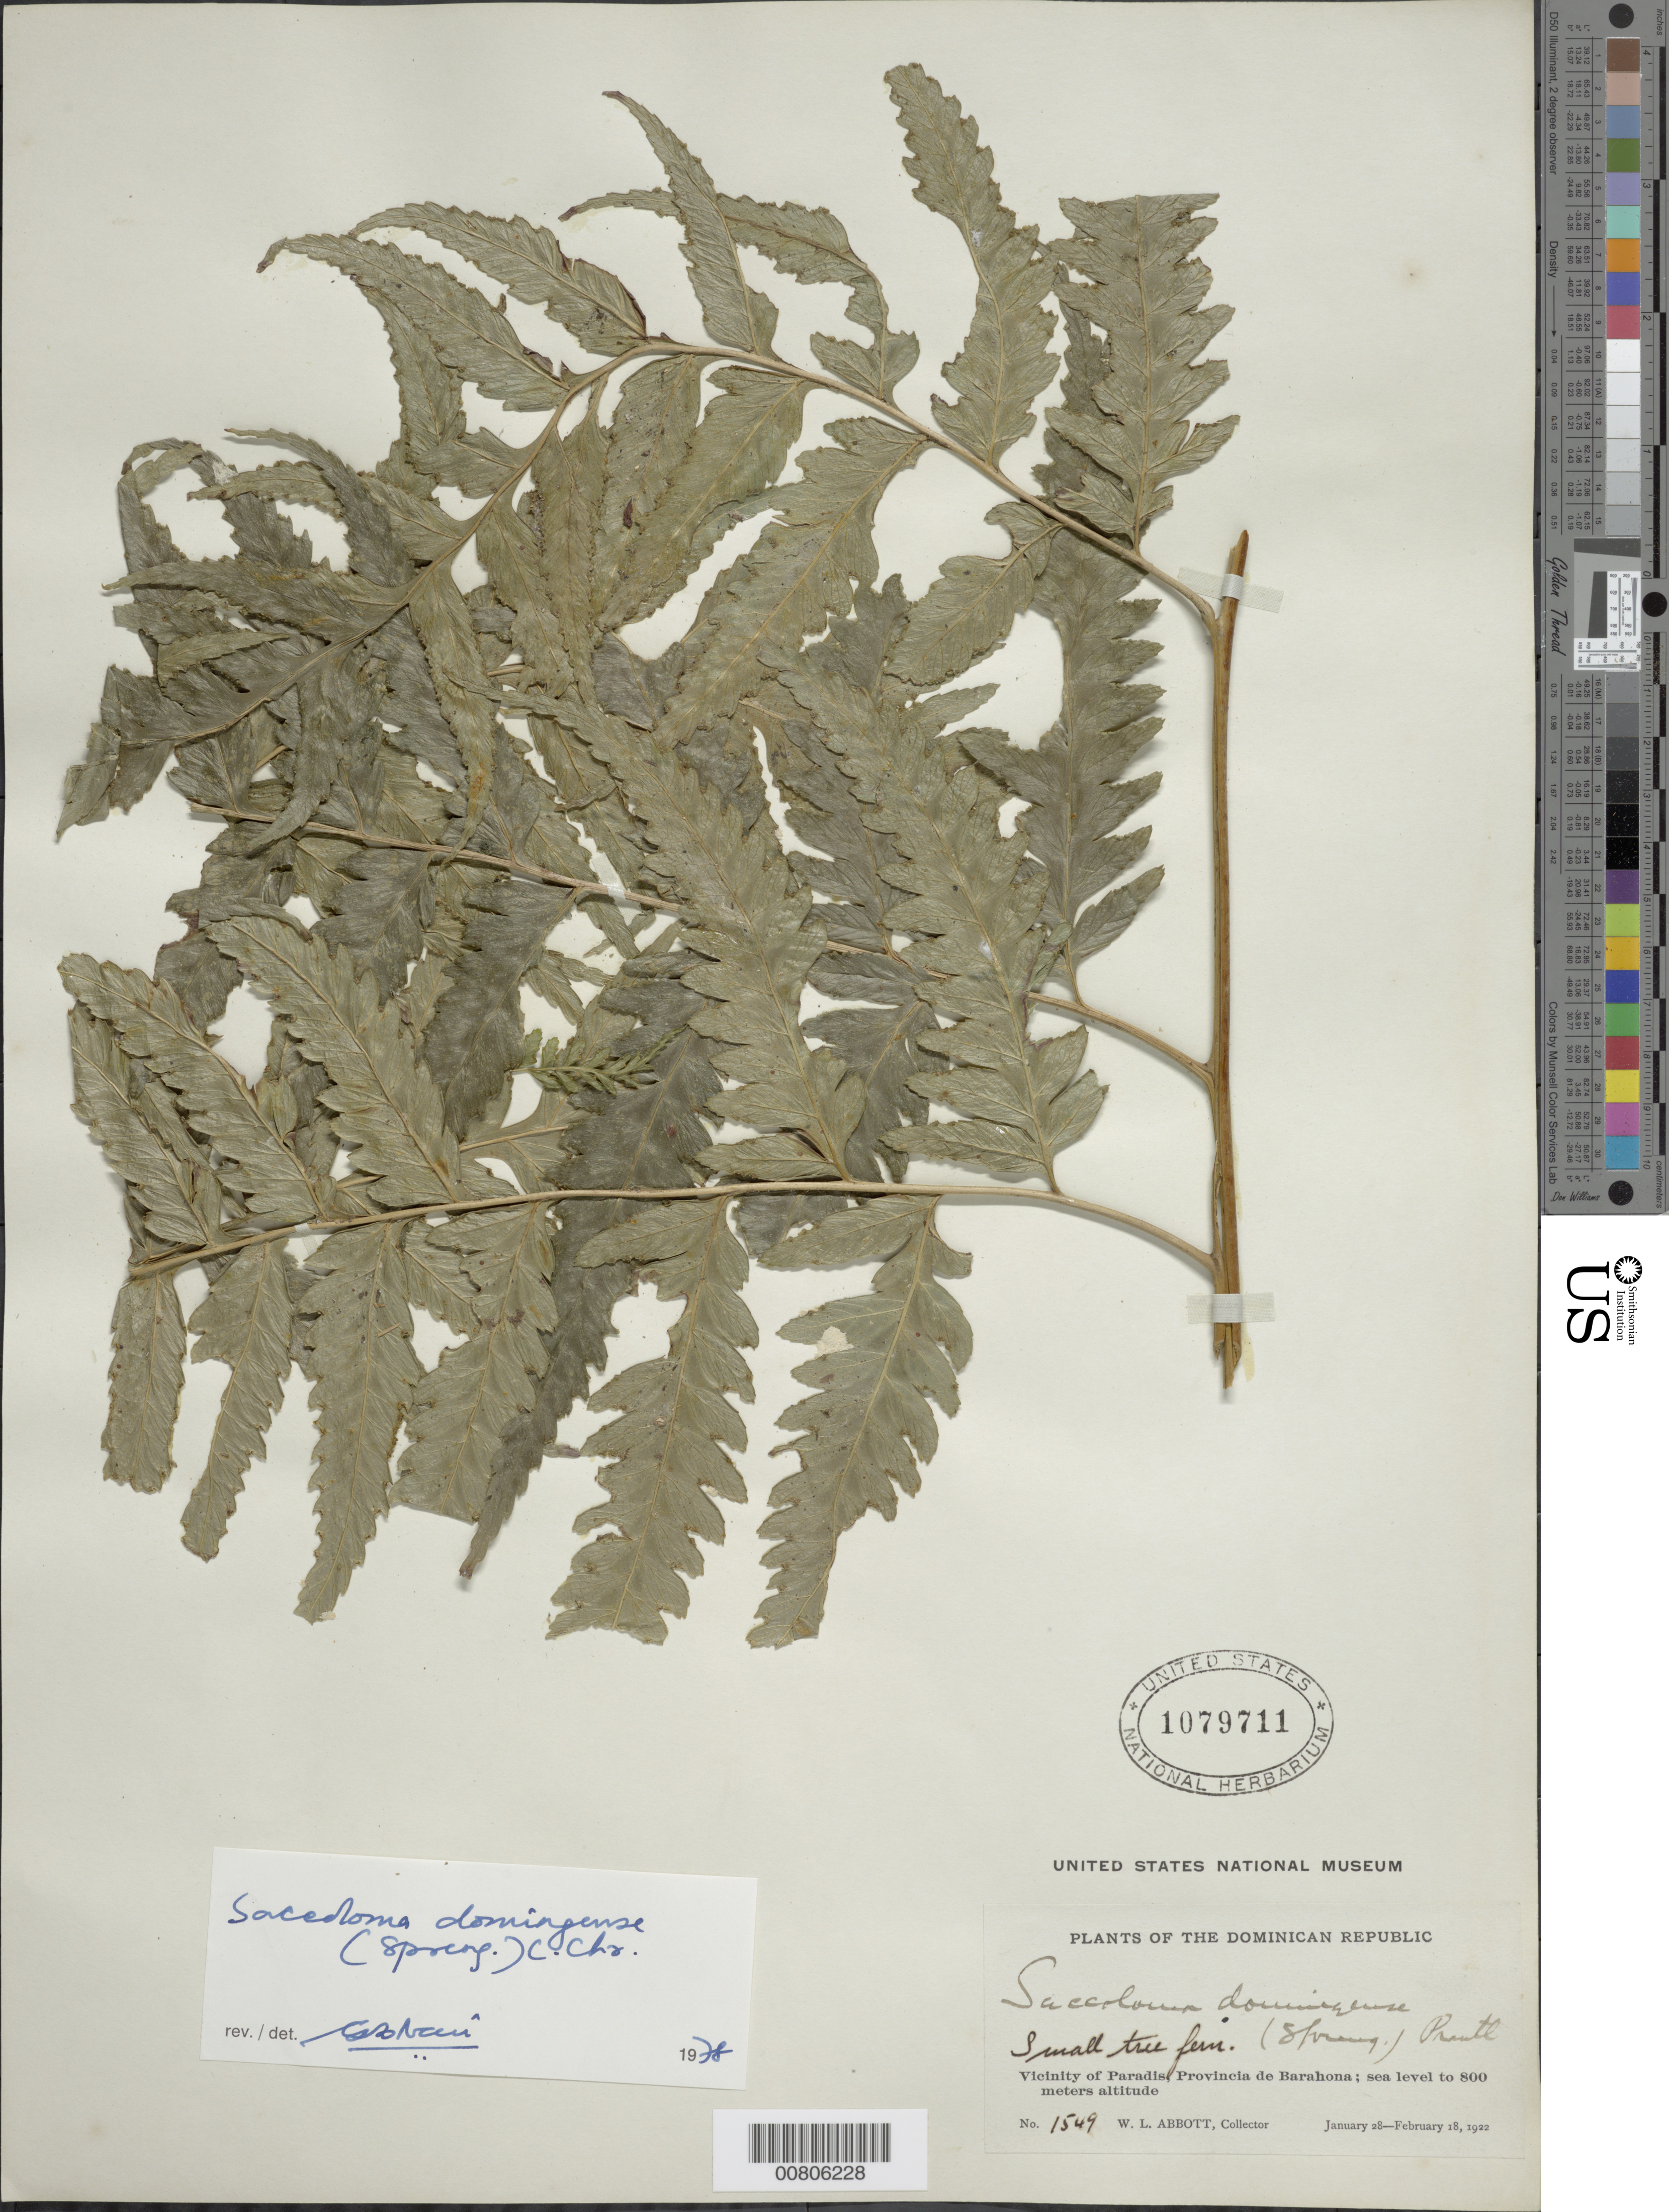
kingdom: Plantae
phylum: Tracheophyta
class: Polypodiopsida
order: Polypodiales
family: Saccolomataceae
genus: Saccoloma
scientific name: Saccoloma domingense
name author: (Spreng.) C. Chr.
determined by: Nair, G. B.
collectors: W. L. Abbott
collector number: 1549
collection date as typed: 28 Jan 1922 to 18 Feb 1922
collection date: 1922-01-28/1922-02-18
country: Dominican Republic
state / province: Barahona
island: Hispaniola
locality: Paradis vicinity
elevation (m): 0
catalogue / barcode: US 1079711